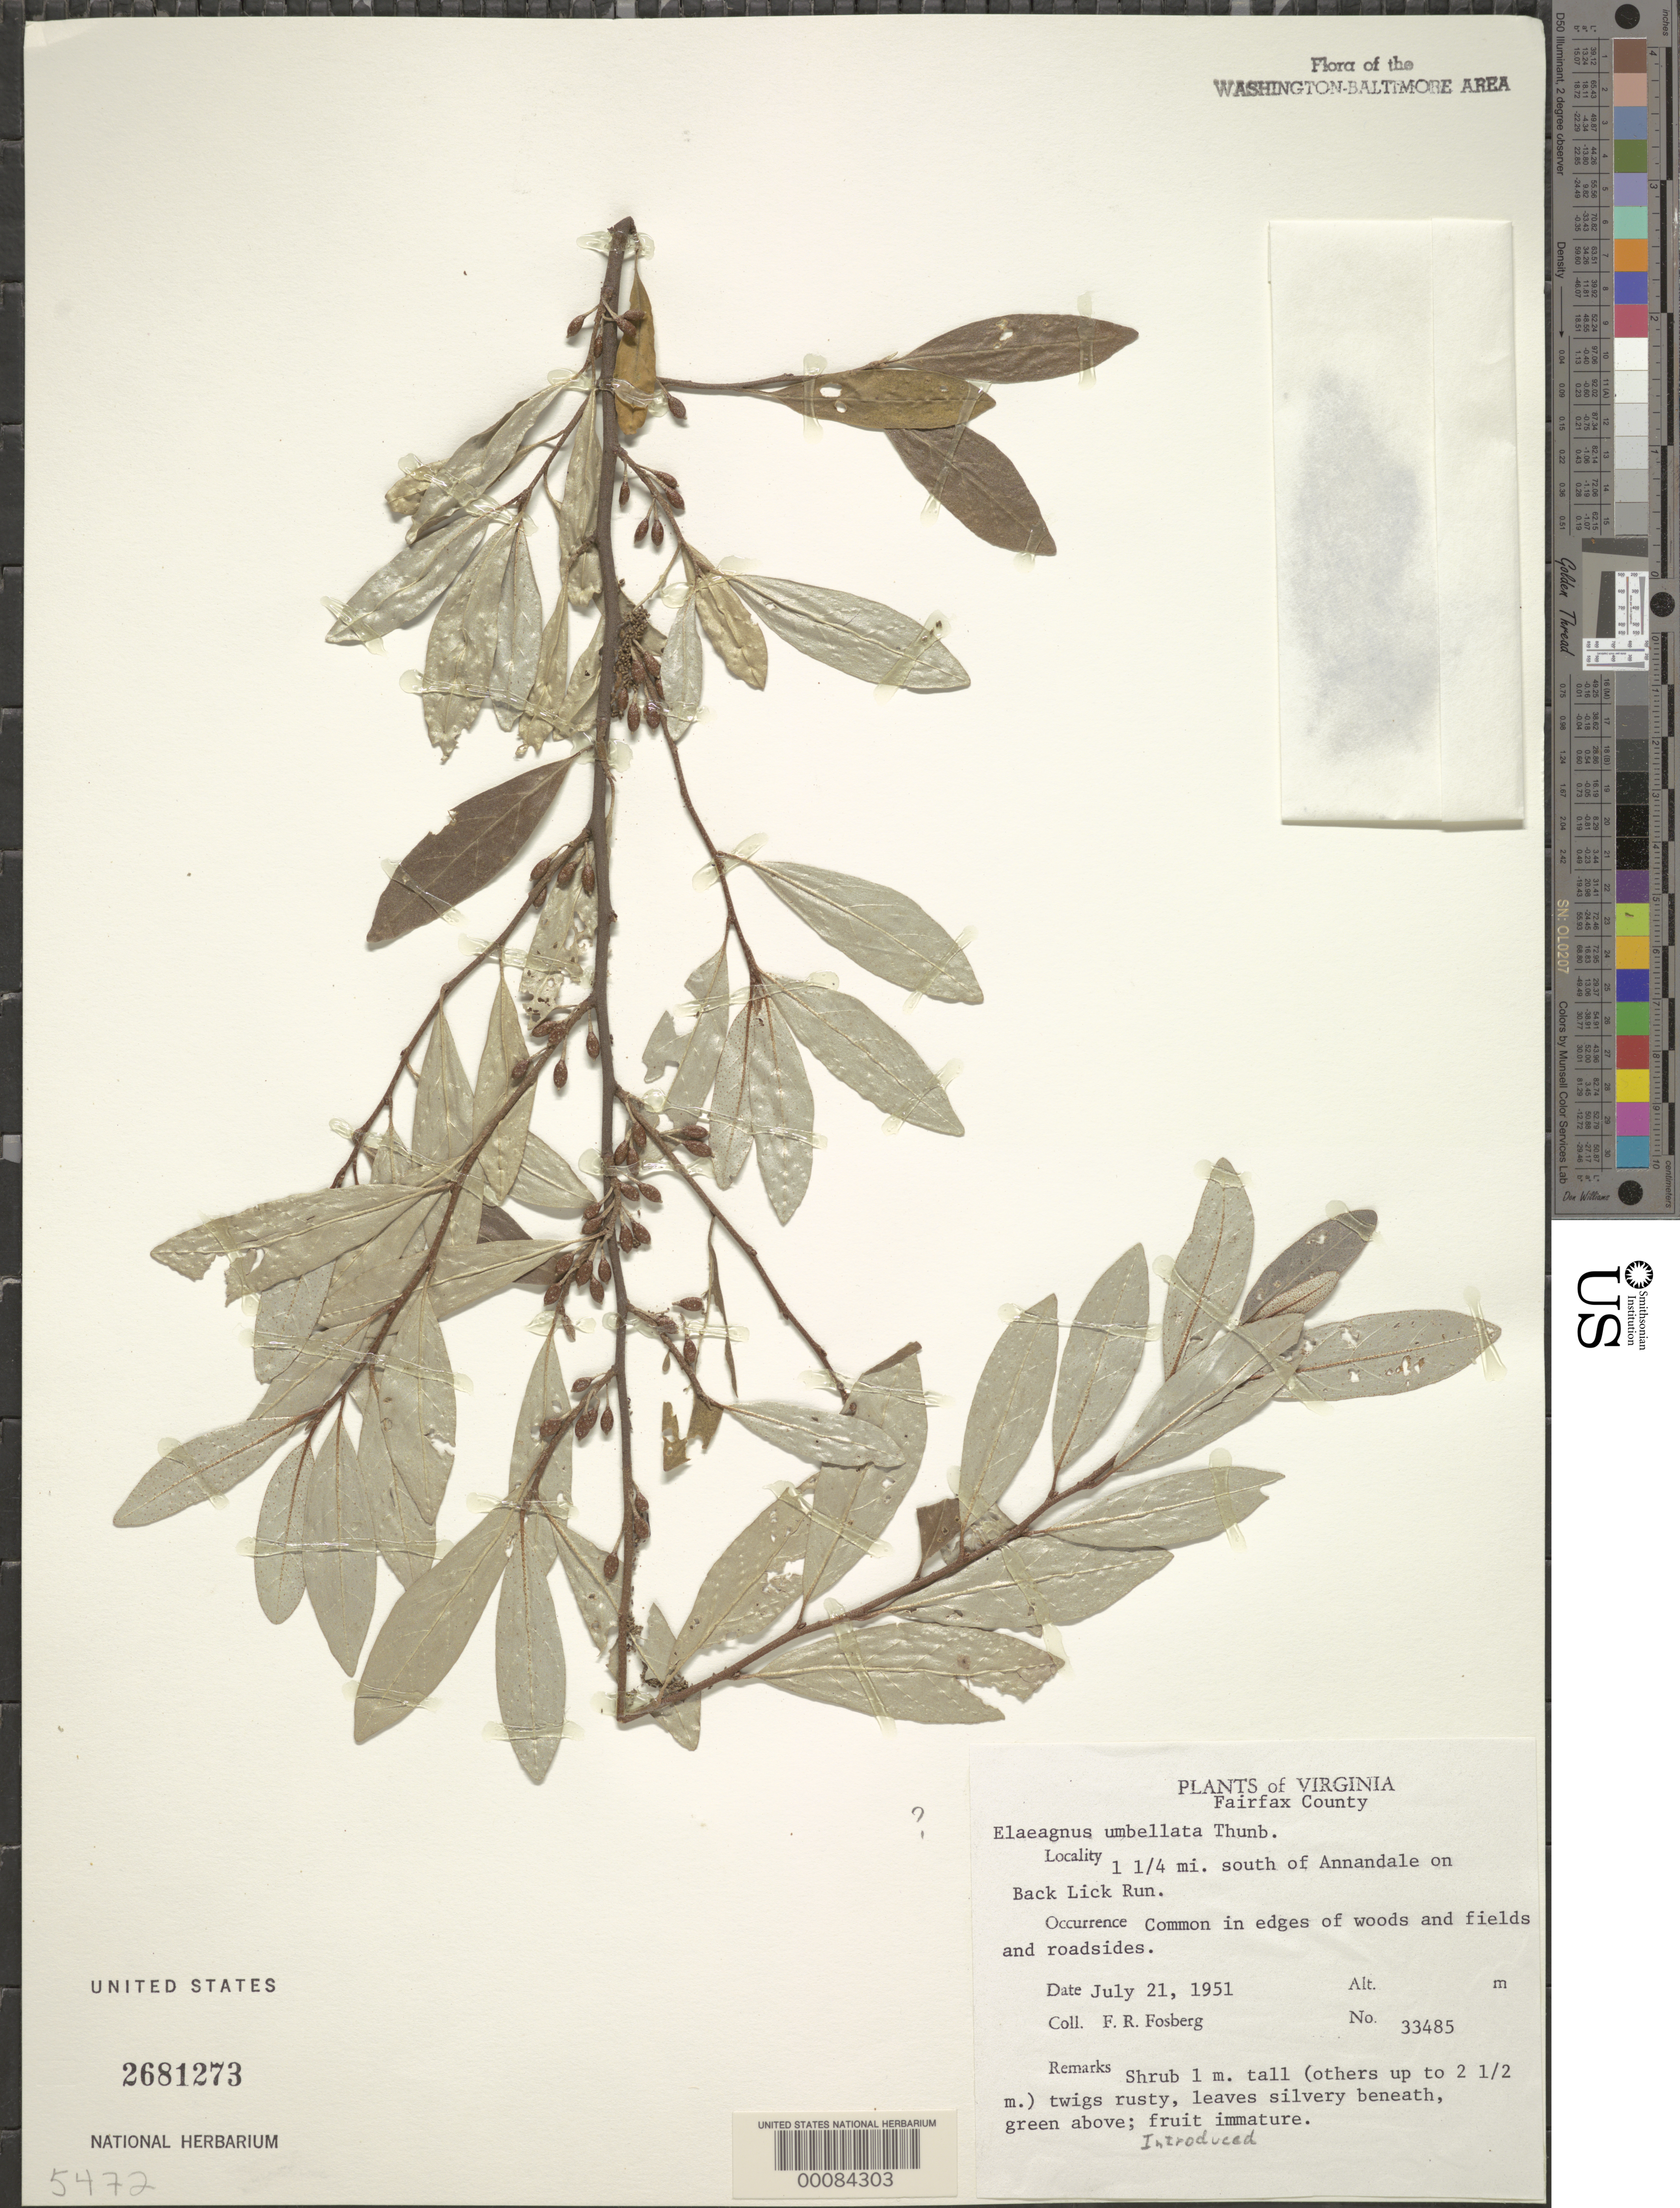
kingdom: Plantae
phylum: Tracheophyta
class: Magnoliopsida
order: Rosales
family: Elaeagnaceae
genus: Elaeagnus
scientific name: Elaeagnus umbellata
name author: Thunb.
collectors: F. R. Fosberg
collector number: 33485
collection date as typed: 21 Jul 1951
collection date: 1951-07-21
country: United States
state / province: Virginia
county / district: Fairfax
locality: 1 1/4 mi. S of Annandale on Back Lick Run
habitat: In edges of woods and fields and roadsides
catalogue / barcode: US 2681273